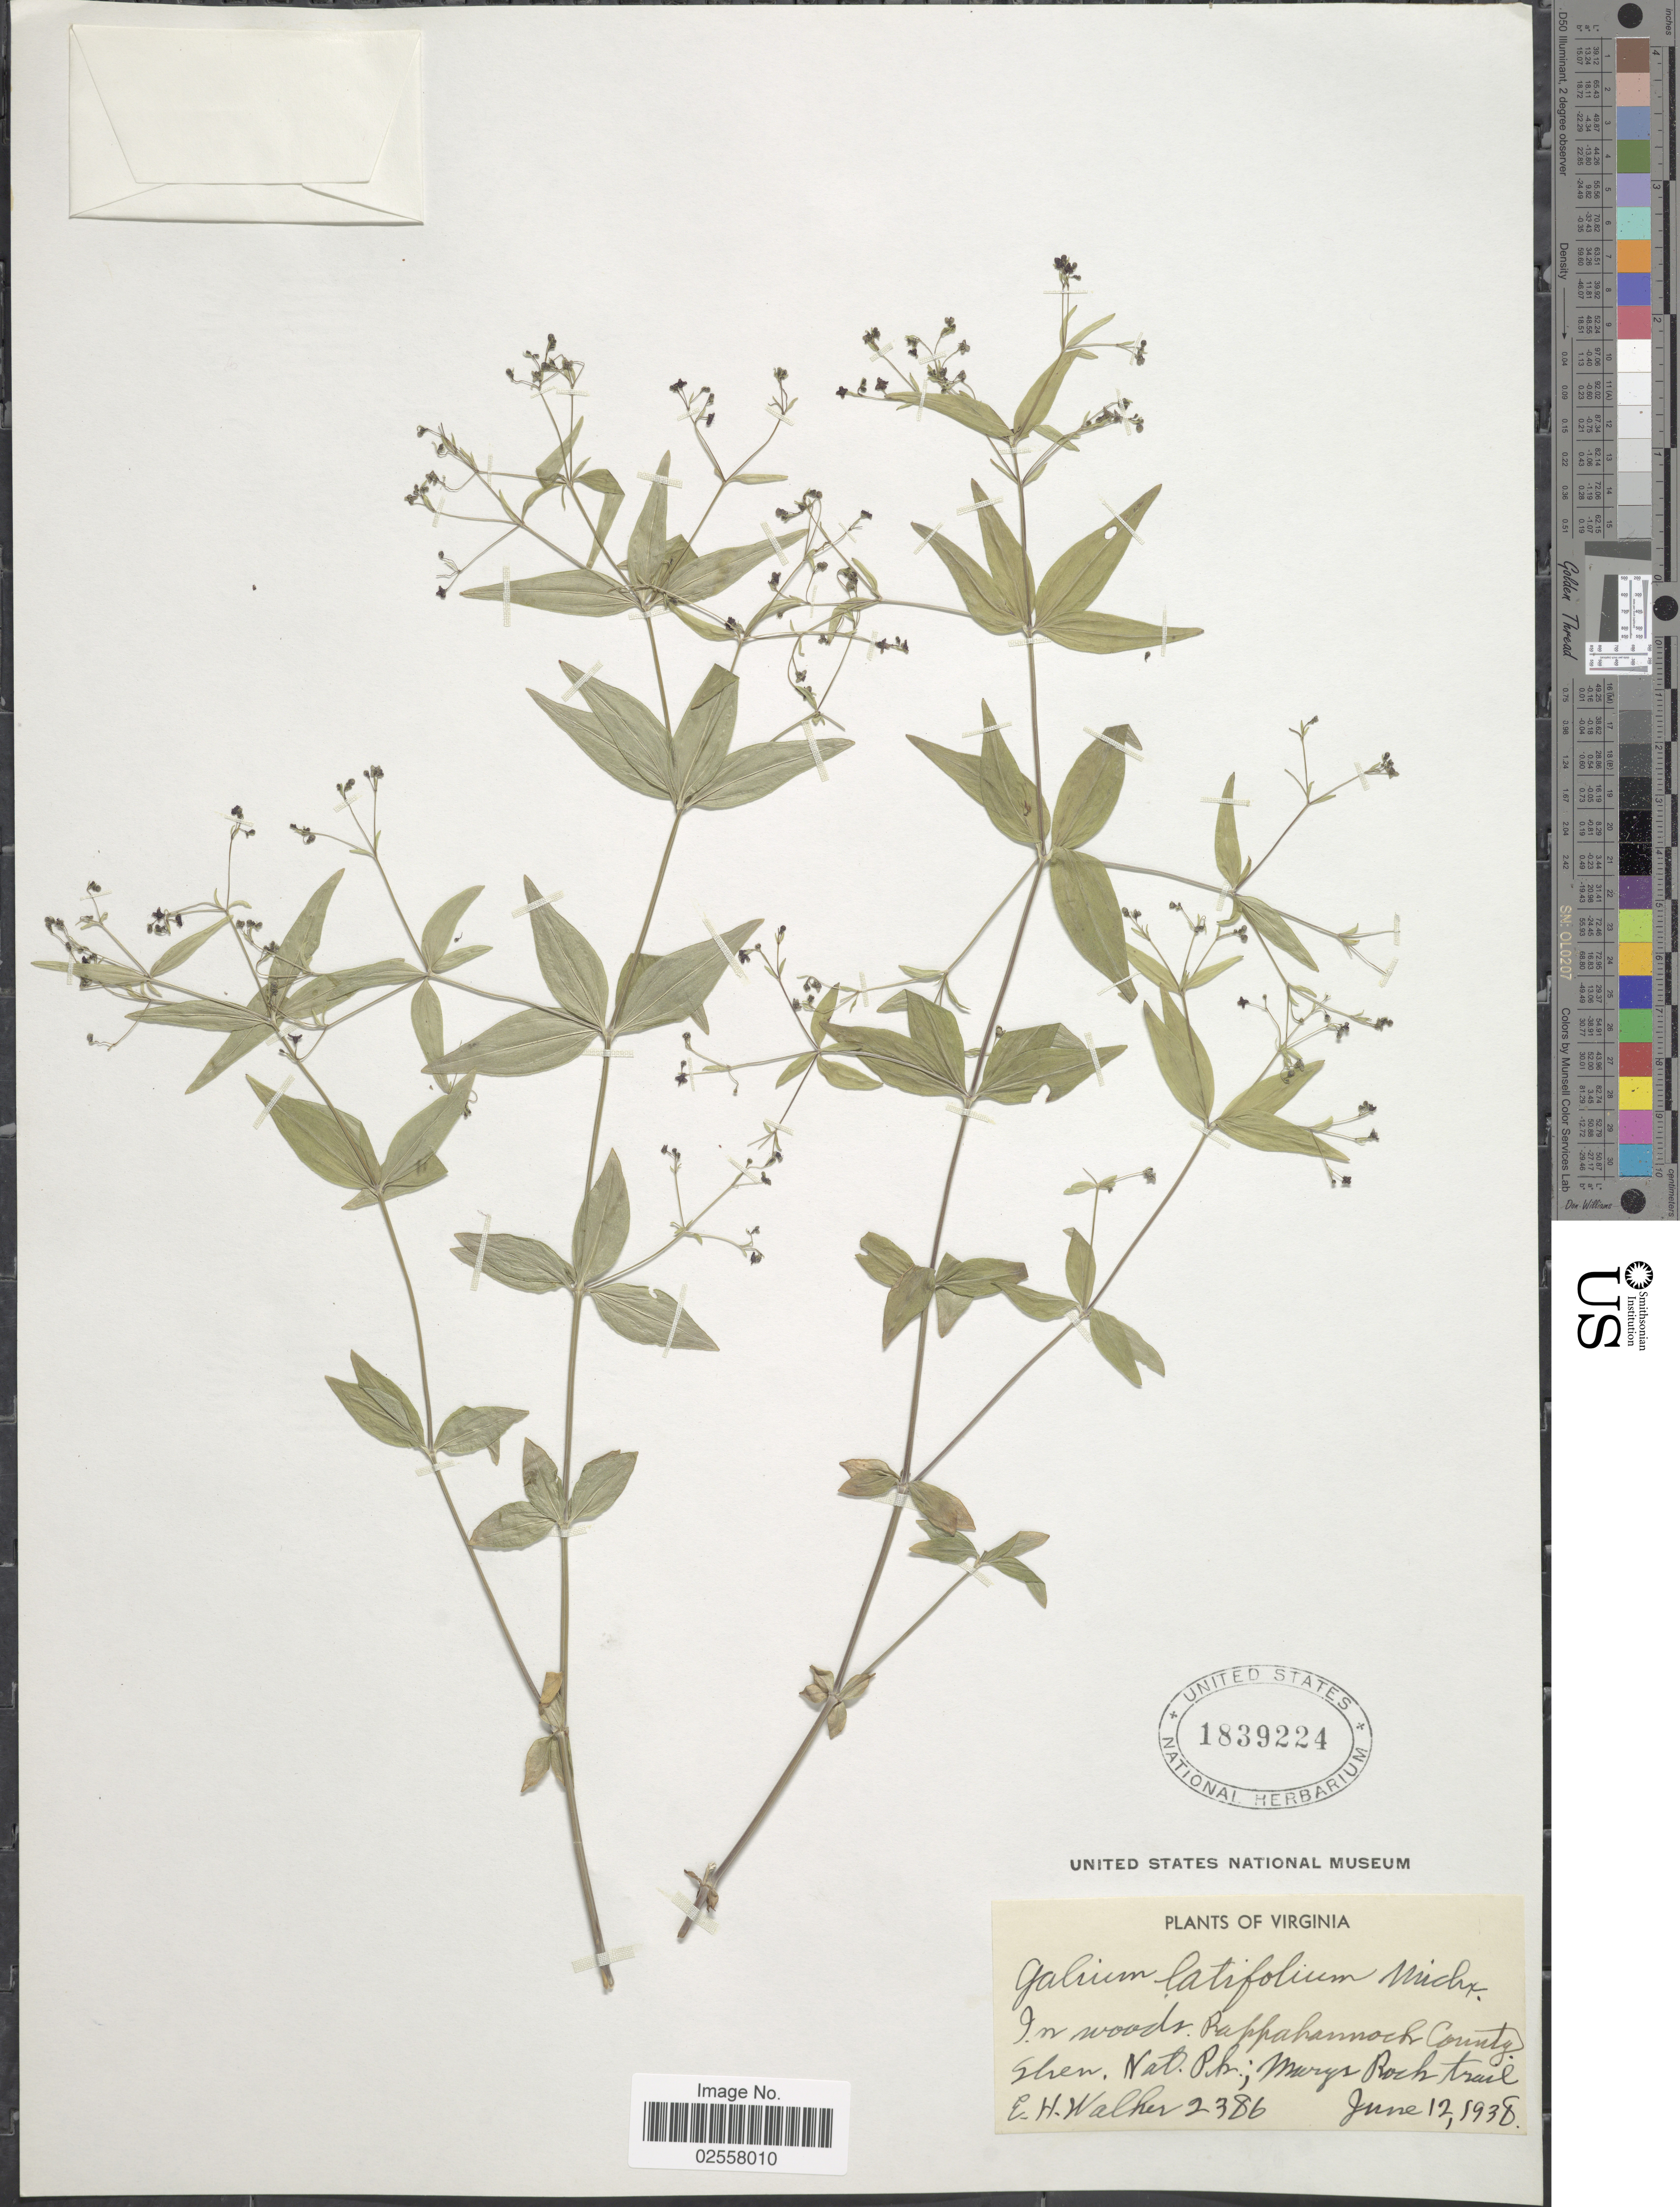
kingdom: Plantae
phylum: Tracheophyta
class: Magnoliopsida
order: Gentianales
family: Rubiaceae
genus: Galium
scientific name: Galium latifolium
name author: Michx.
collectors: E. H. Walker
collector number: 2386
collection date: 1938-06-12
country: United States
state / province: Virginia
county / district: Rappahannock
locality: In woods, Rappahannock County, Shen. Nat. Pk.; Marys Rock trail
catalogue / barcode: US 1839224